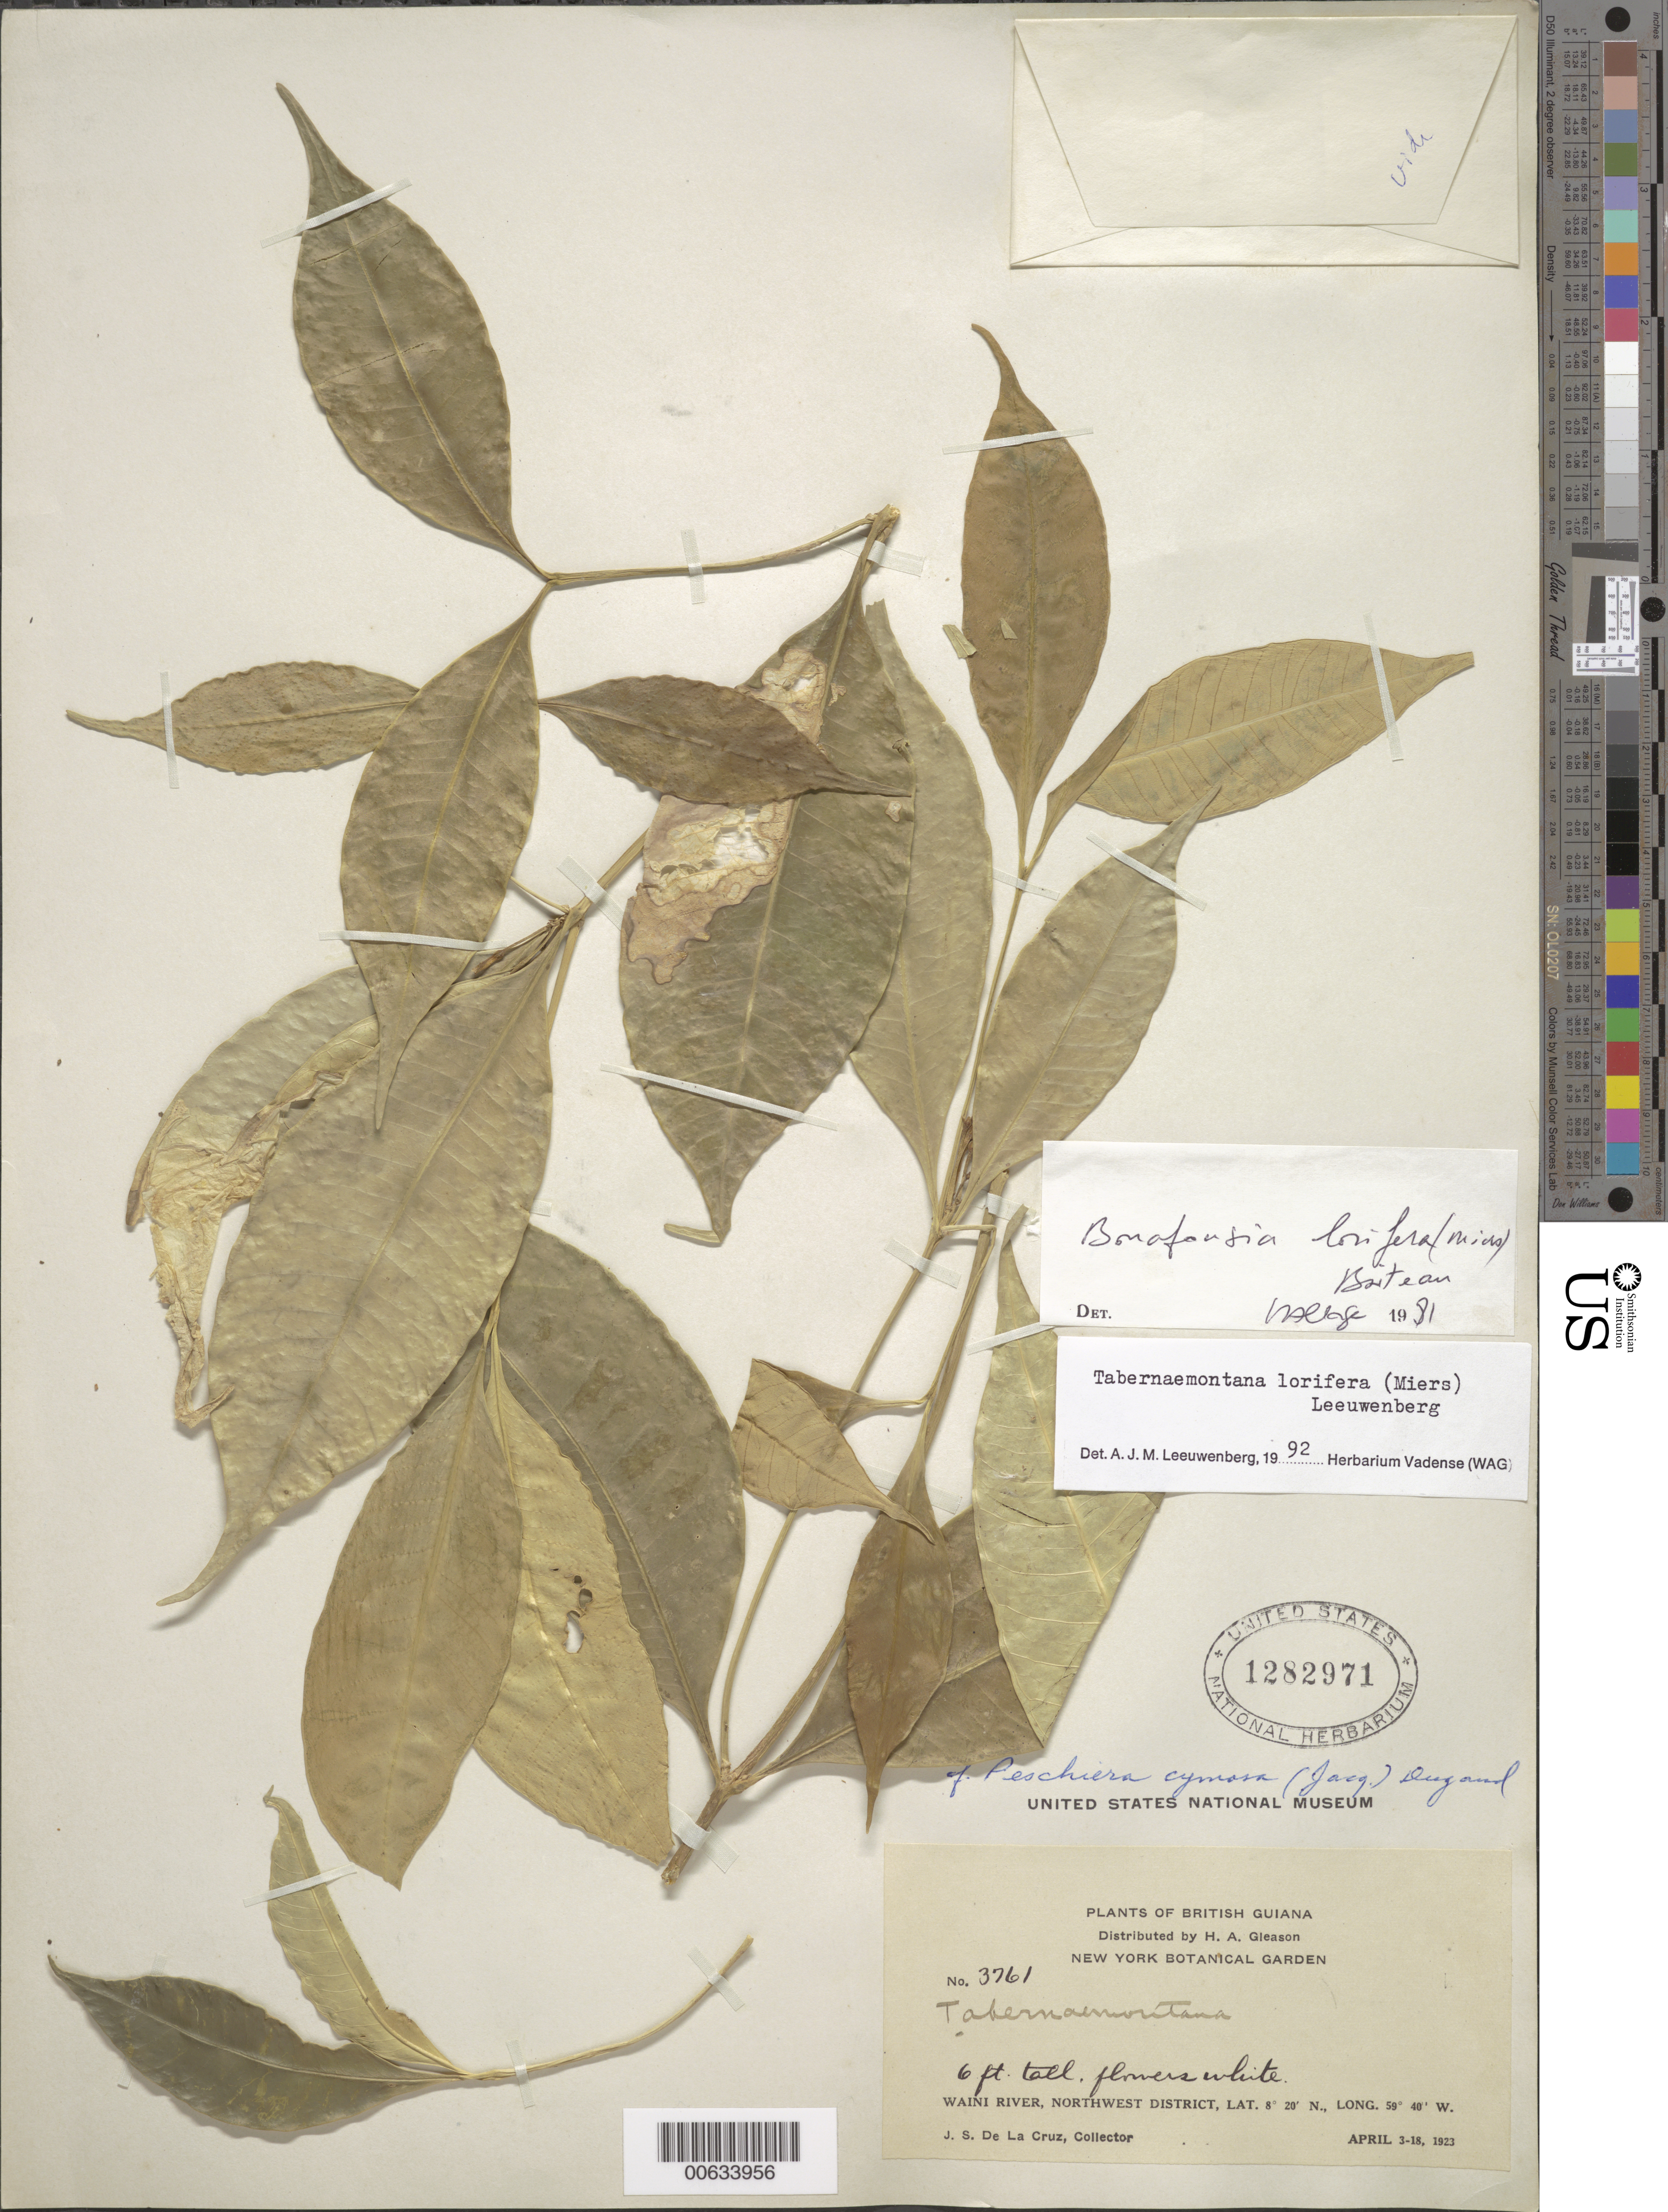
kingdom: Plantae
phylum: Tracheophyta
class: Magnoliopsida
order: Gentianales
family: Apocynaceae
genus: Tabernaemontana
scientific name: Tabernaemontana lorifera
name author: (Miers) Leeuwenb.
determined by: Leeuwenberg, A. J. M.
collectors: J. S. de la Cruz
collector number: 3761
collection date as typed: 3-Apr-23 to 18-Apr-23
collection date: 1923-04-03/1923-04-18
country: Guyana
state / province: Barima-Waini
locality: Waini R., NW District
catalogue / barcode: US 1282971